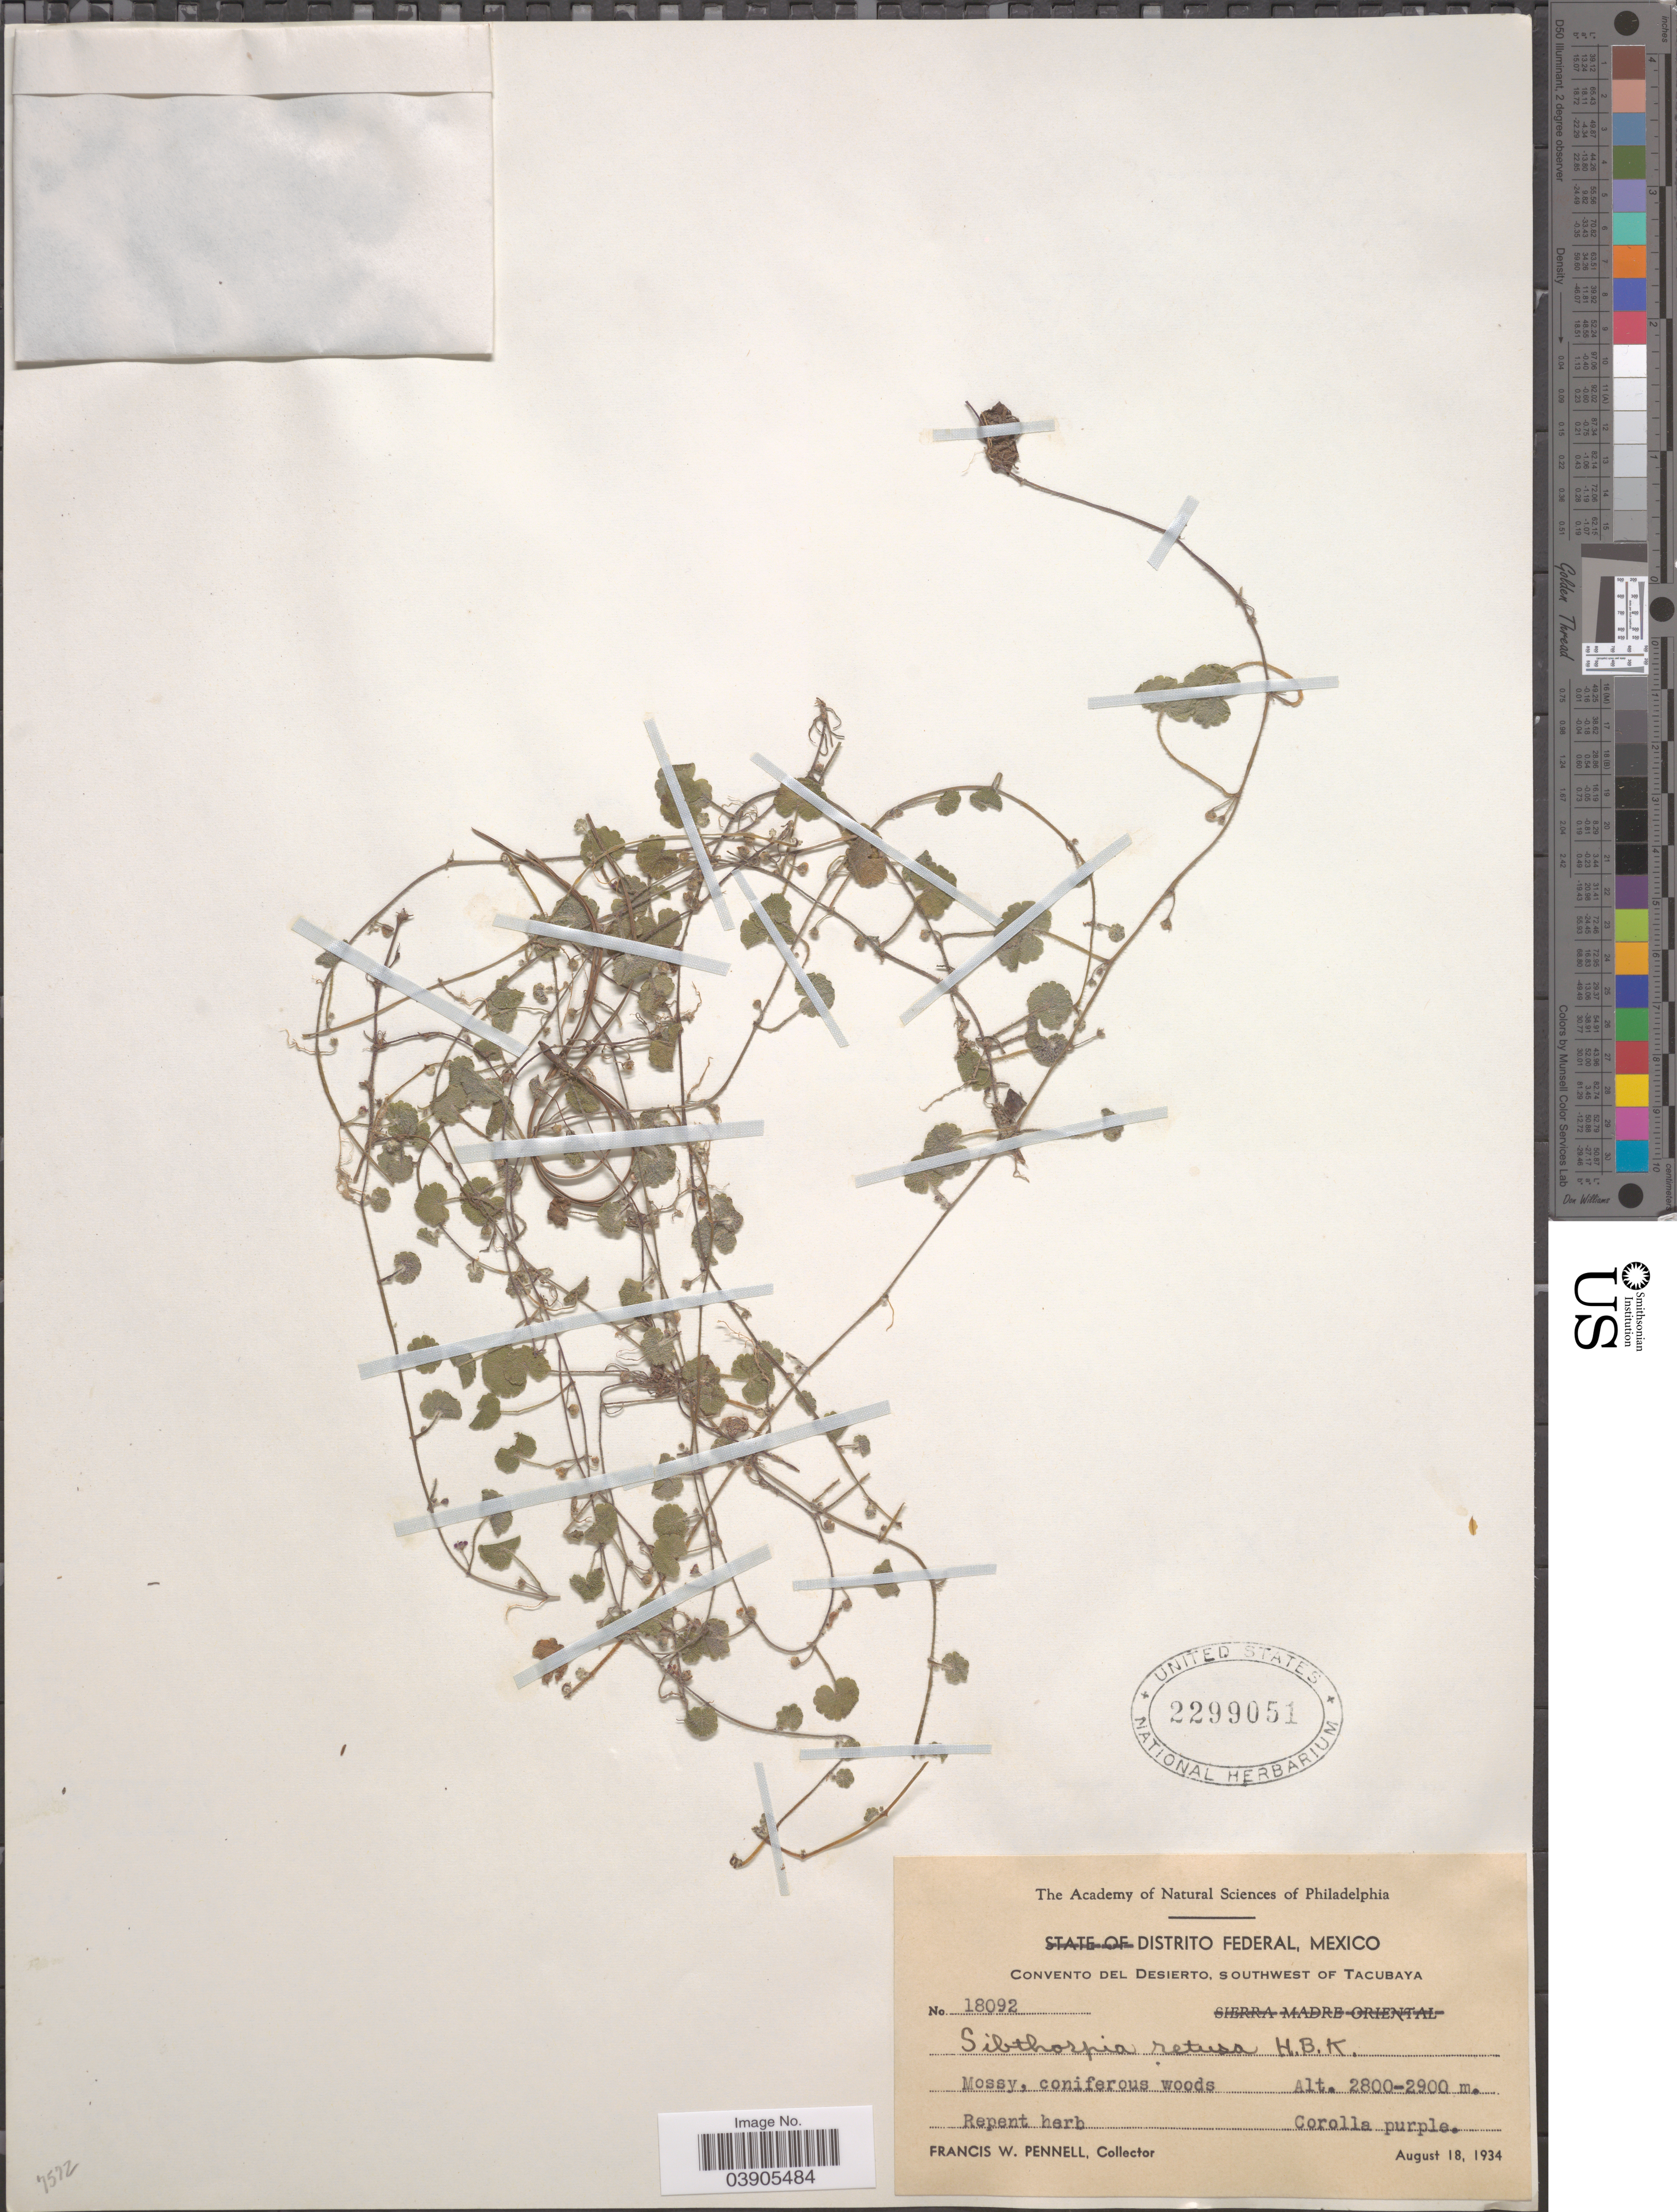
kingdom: Plantae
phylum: Tracheophyta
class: Magnoliopsida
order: Lamiales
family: Plantaginaceae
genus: Sibthorpia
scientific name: Sibthorpia repens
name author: (L.) Kuntze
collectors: F. W. Pennell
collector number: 18092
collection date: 1934-08-18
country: Mexico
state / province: Distrito Federal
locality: Convento del Desierto, southwest of Tacubaya.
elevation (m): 2800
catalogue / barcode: US 2299051